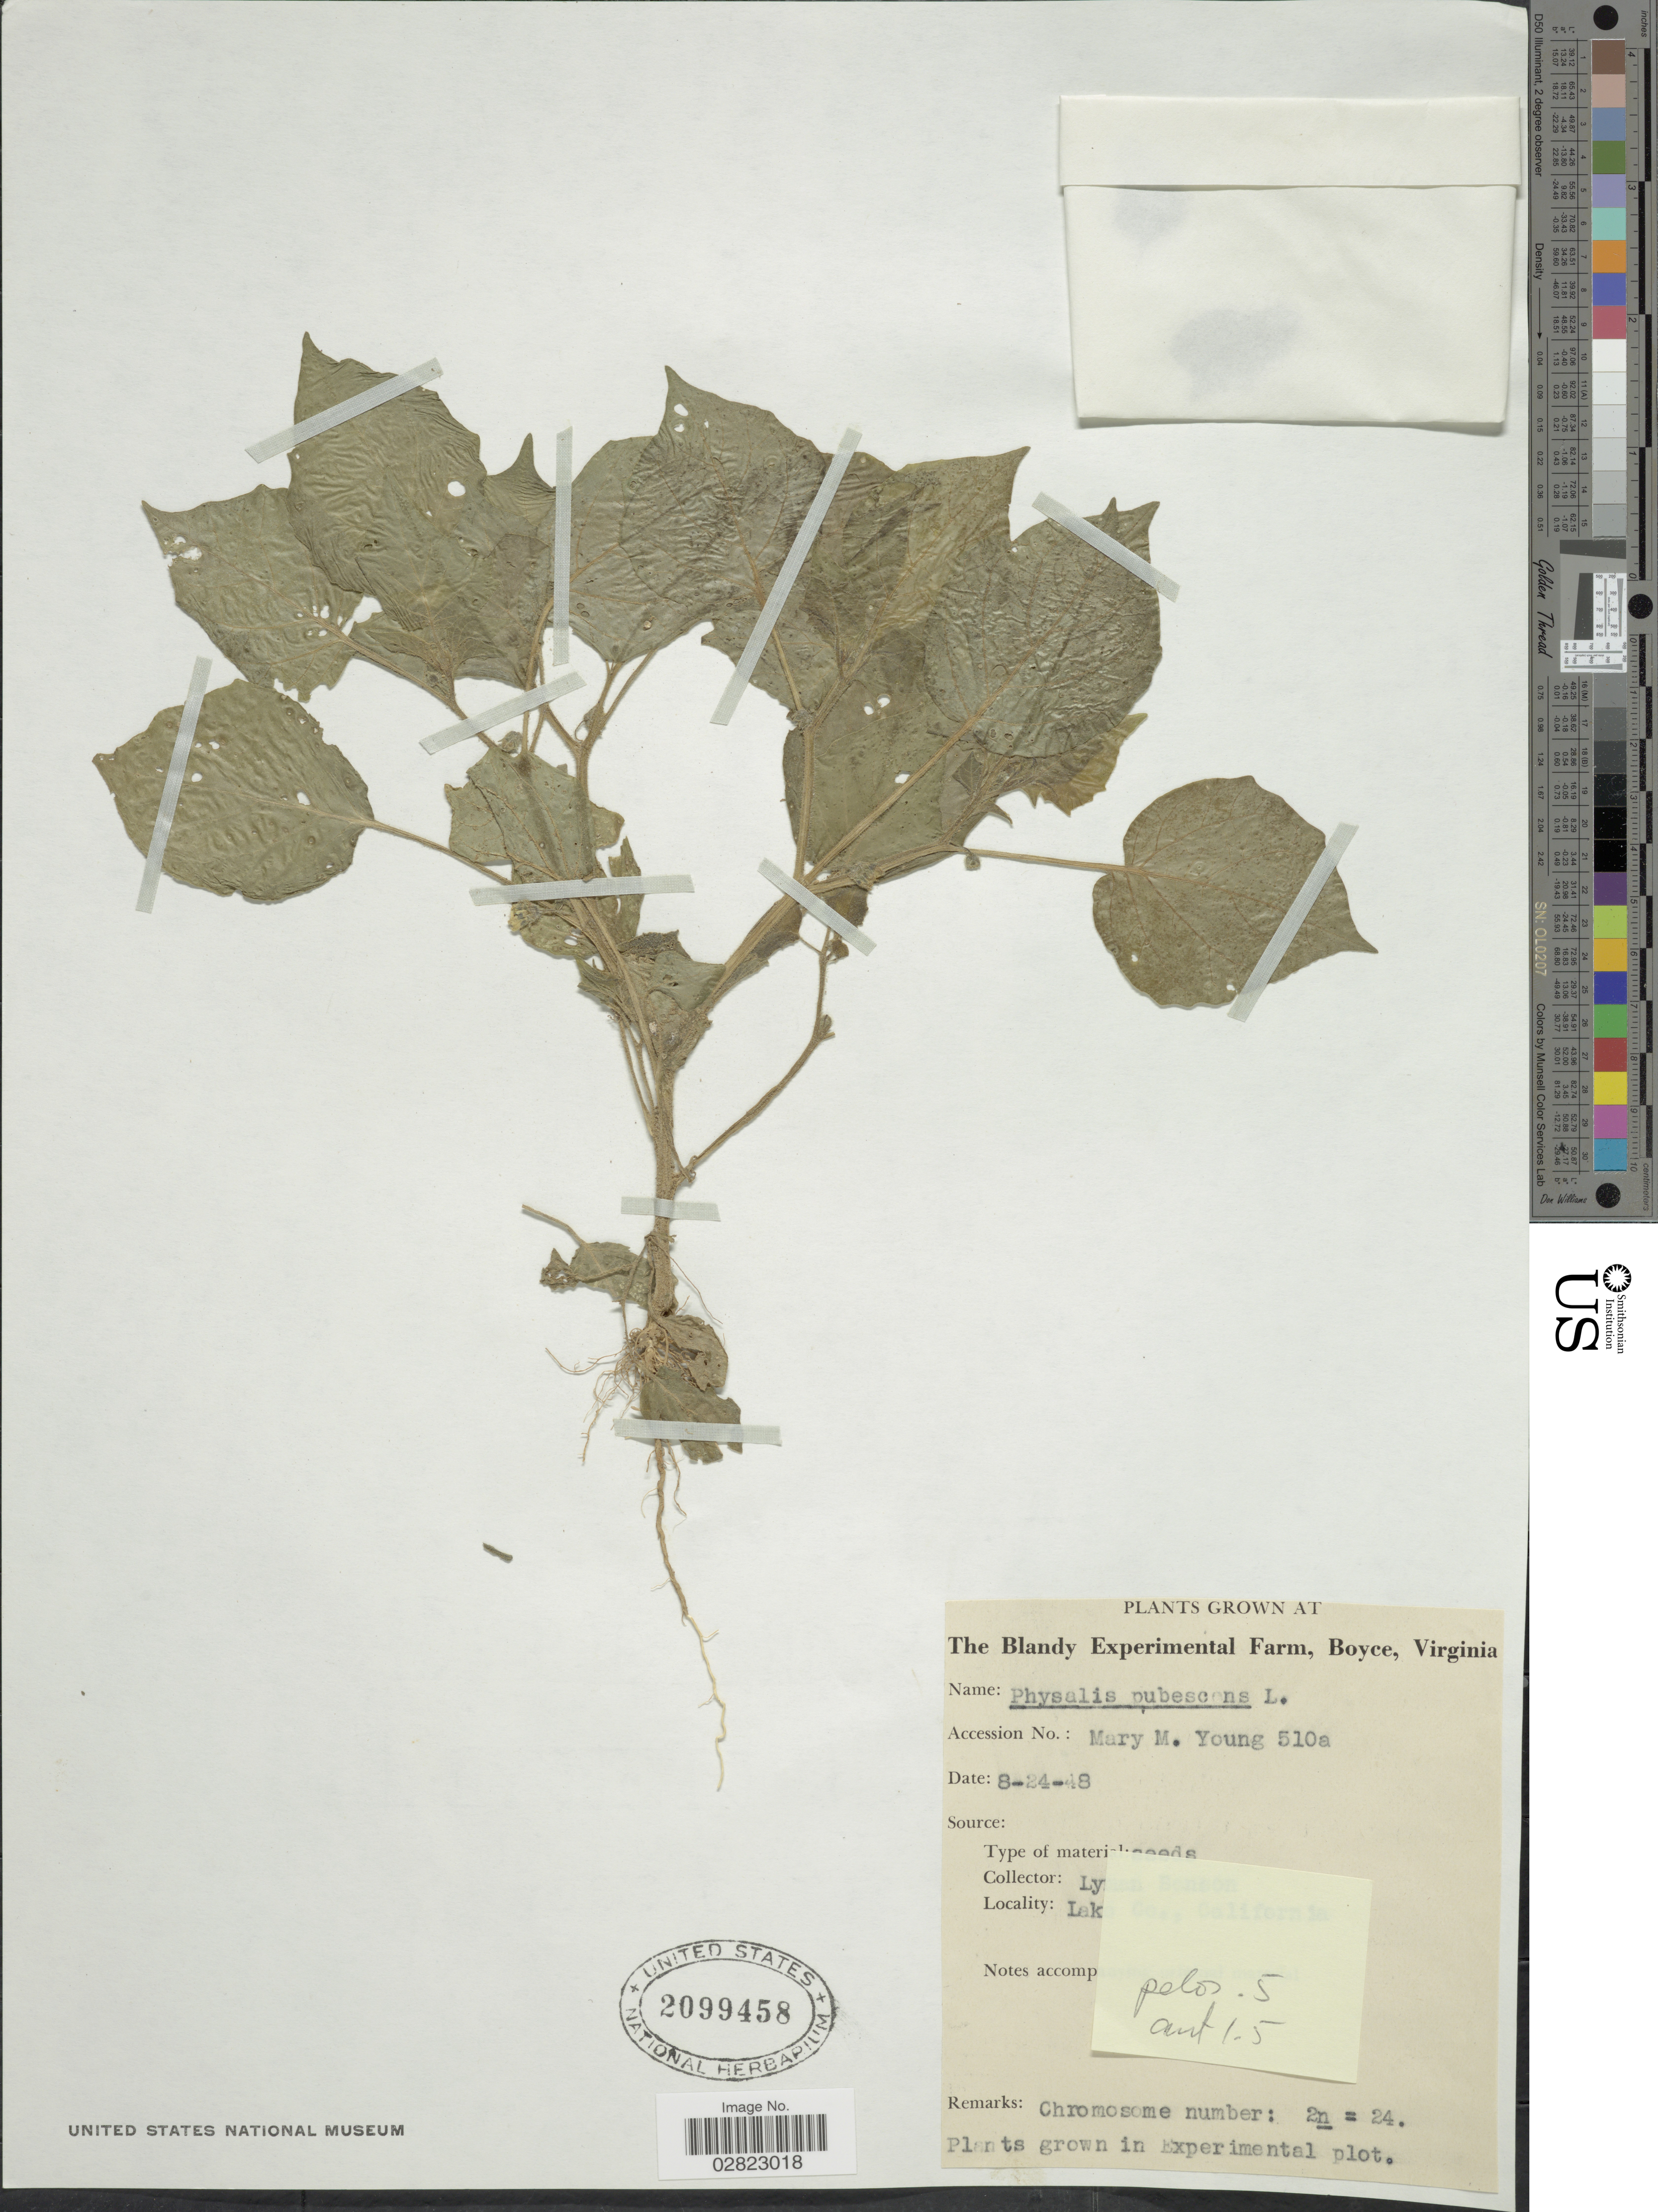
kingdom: Plantae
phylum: Tracheophyta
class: Magnoliopsida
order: Solanales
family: Solanaceae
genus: Physalis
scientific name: Physalis pubescens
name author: L.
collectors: M. Young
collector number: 510 a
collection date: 1948-08-24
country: United States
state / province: Virginia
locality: The Blandy Experimental Farm, Boyce. [cultivated]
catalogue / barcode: US 2099458